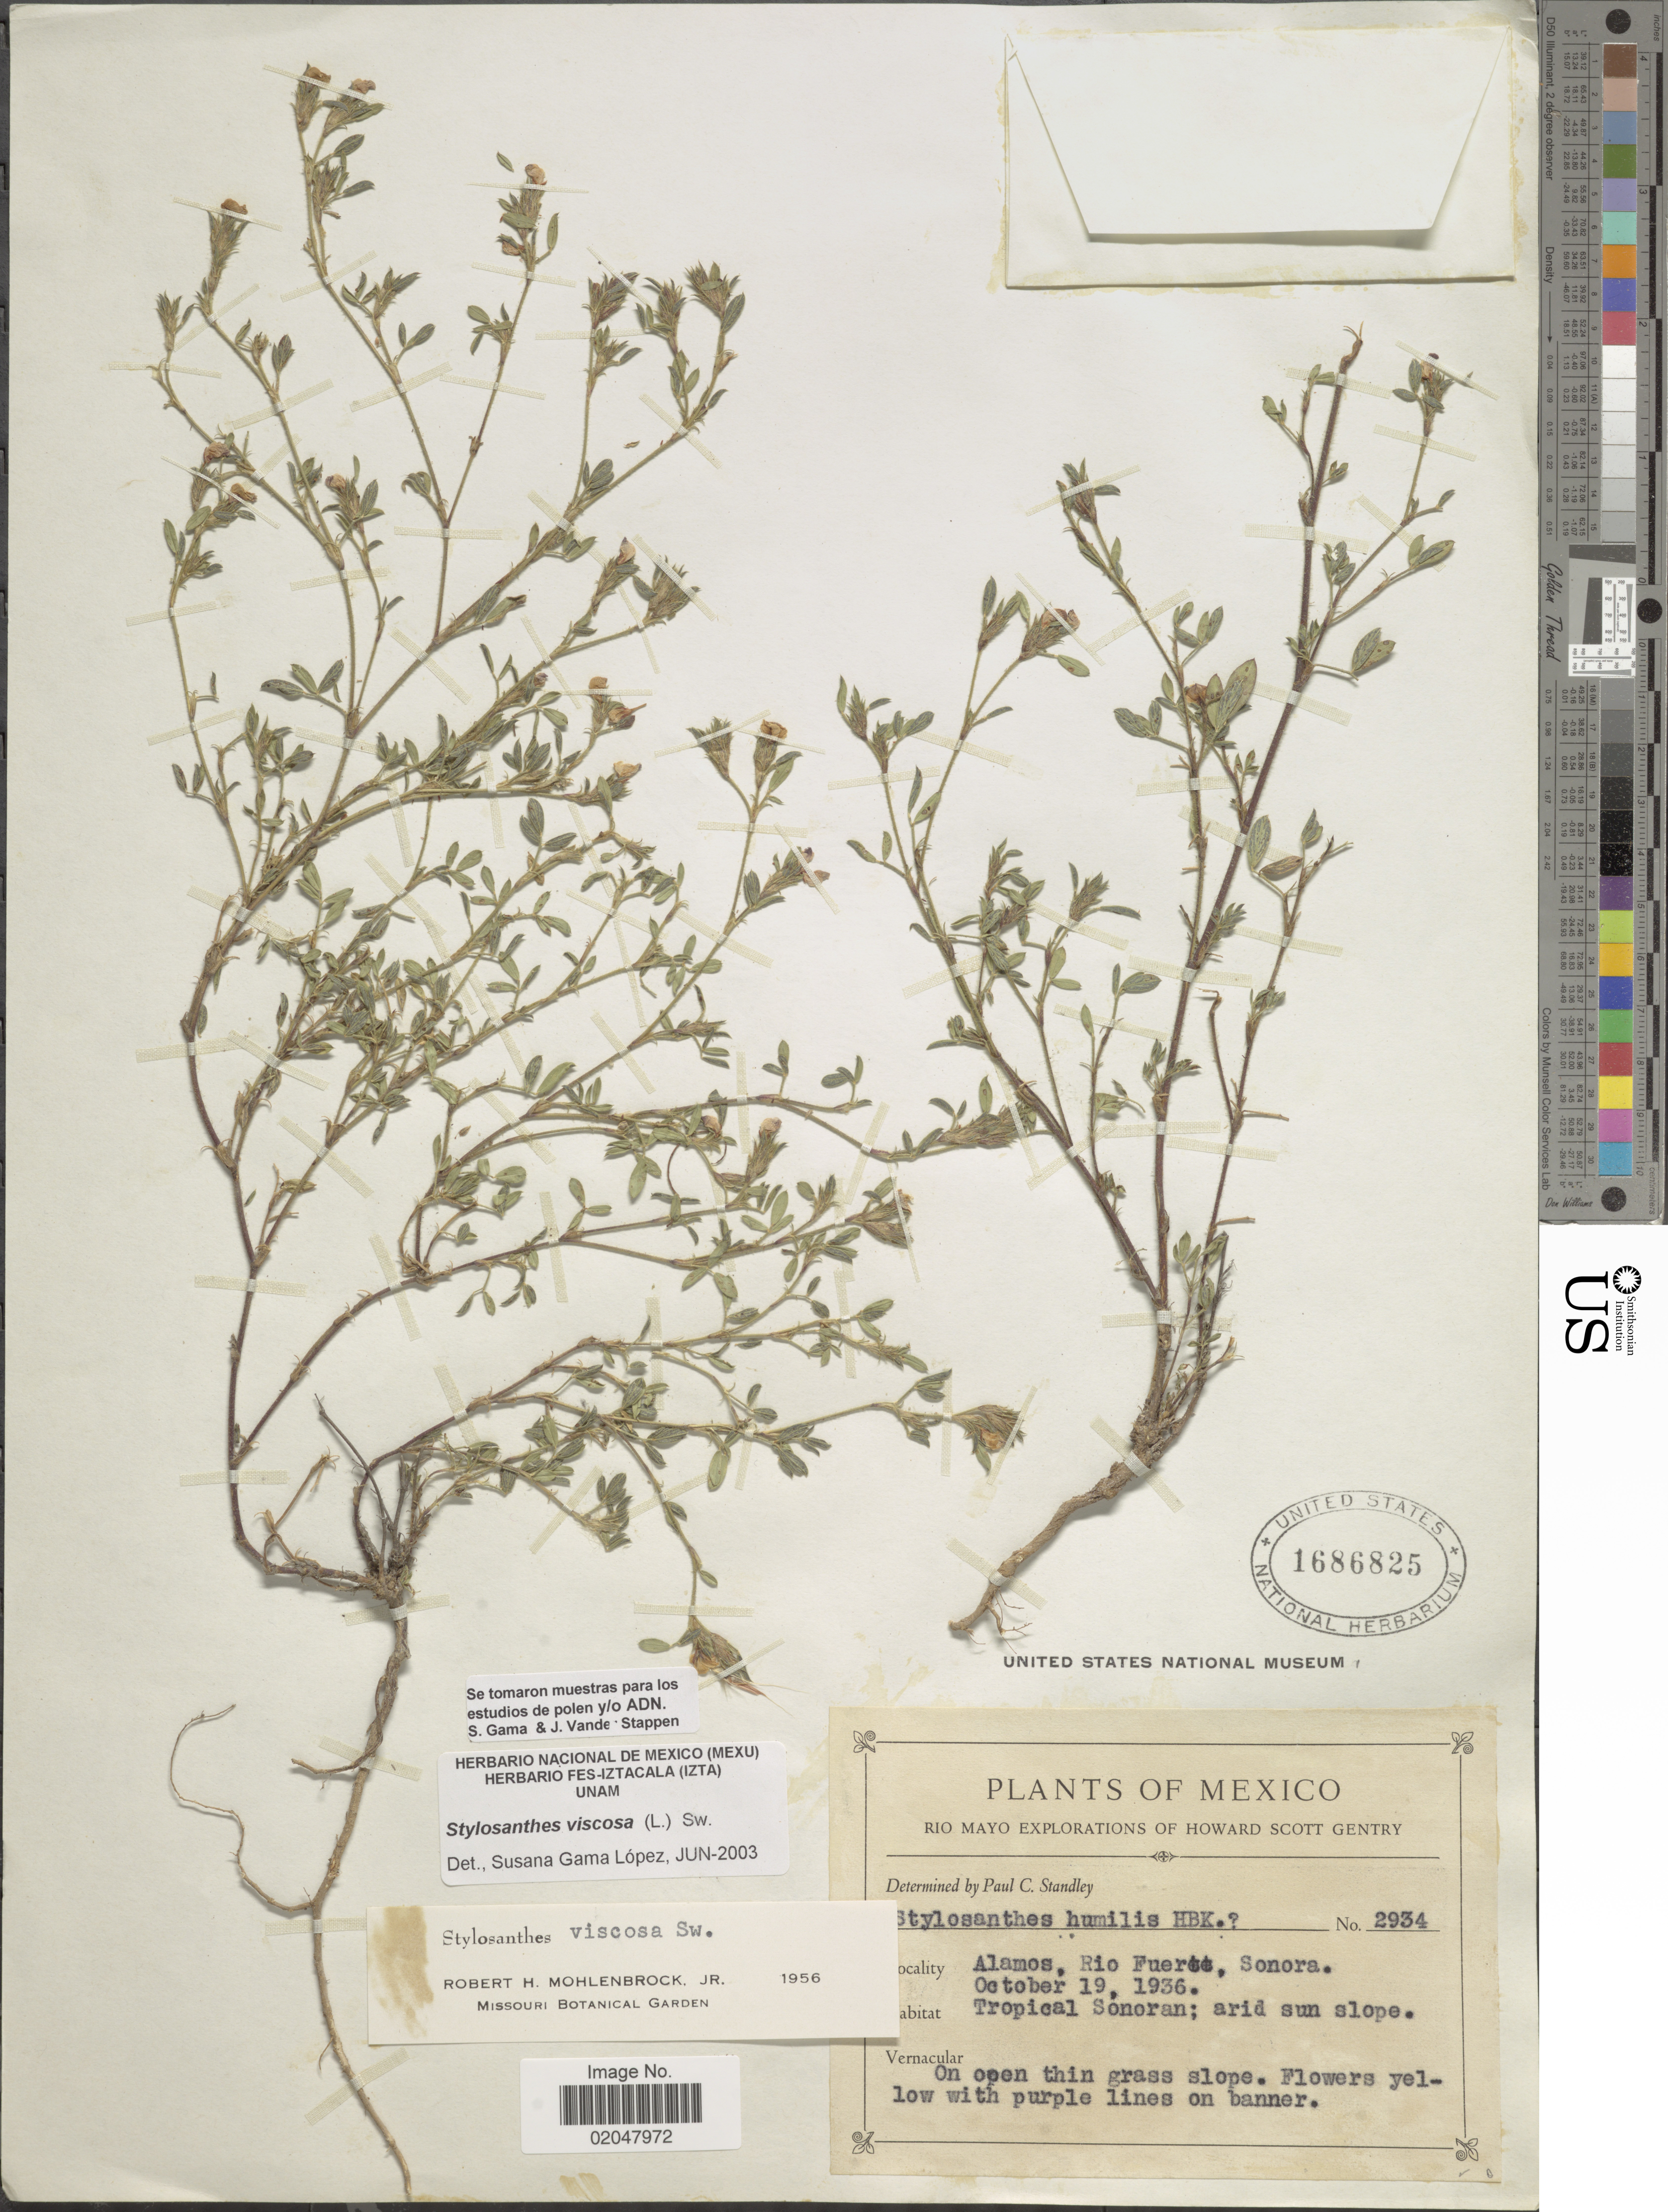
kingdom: Plantae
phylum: Tracheophyta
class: Magnoliopsida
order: Fabales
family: Fabaceae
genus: Stylosanthes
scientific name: Stylosanthes viscosa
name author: Sw.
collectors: P. C. Standley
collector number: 2934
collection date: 1936-10-19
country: Mexico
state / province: Sonora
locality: Alamos, Rio Fuerte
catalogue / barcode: US 1686825